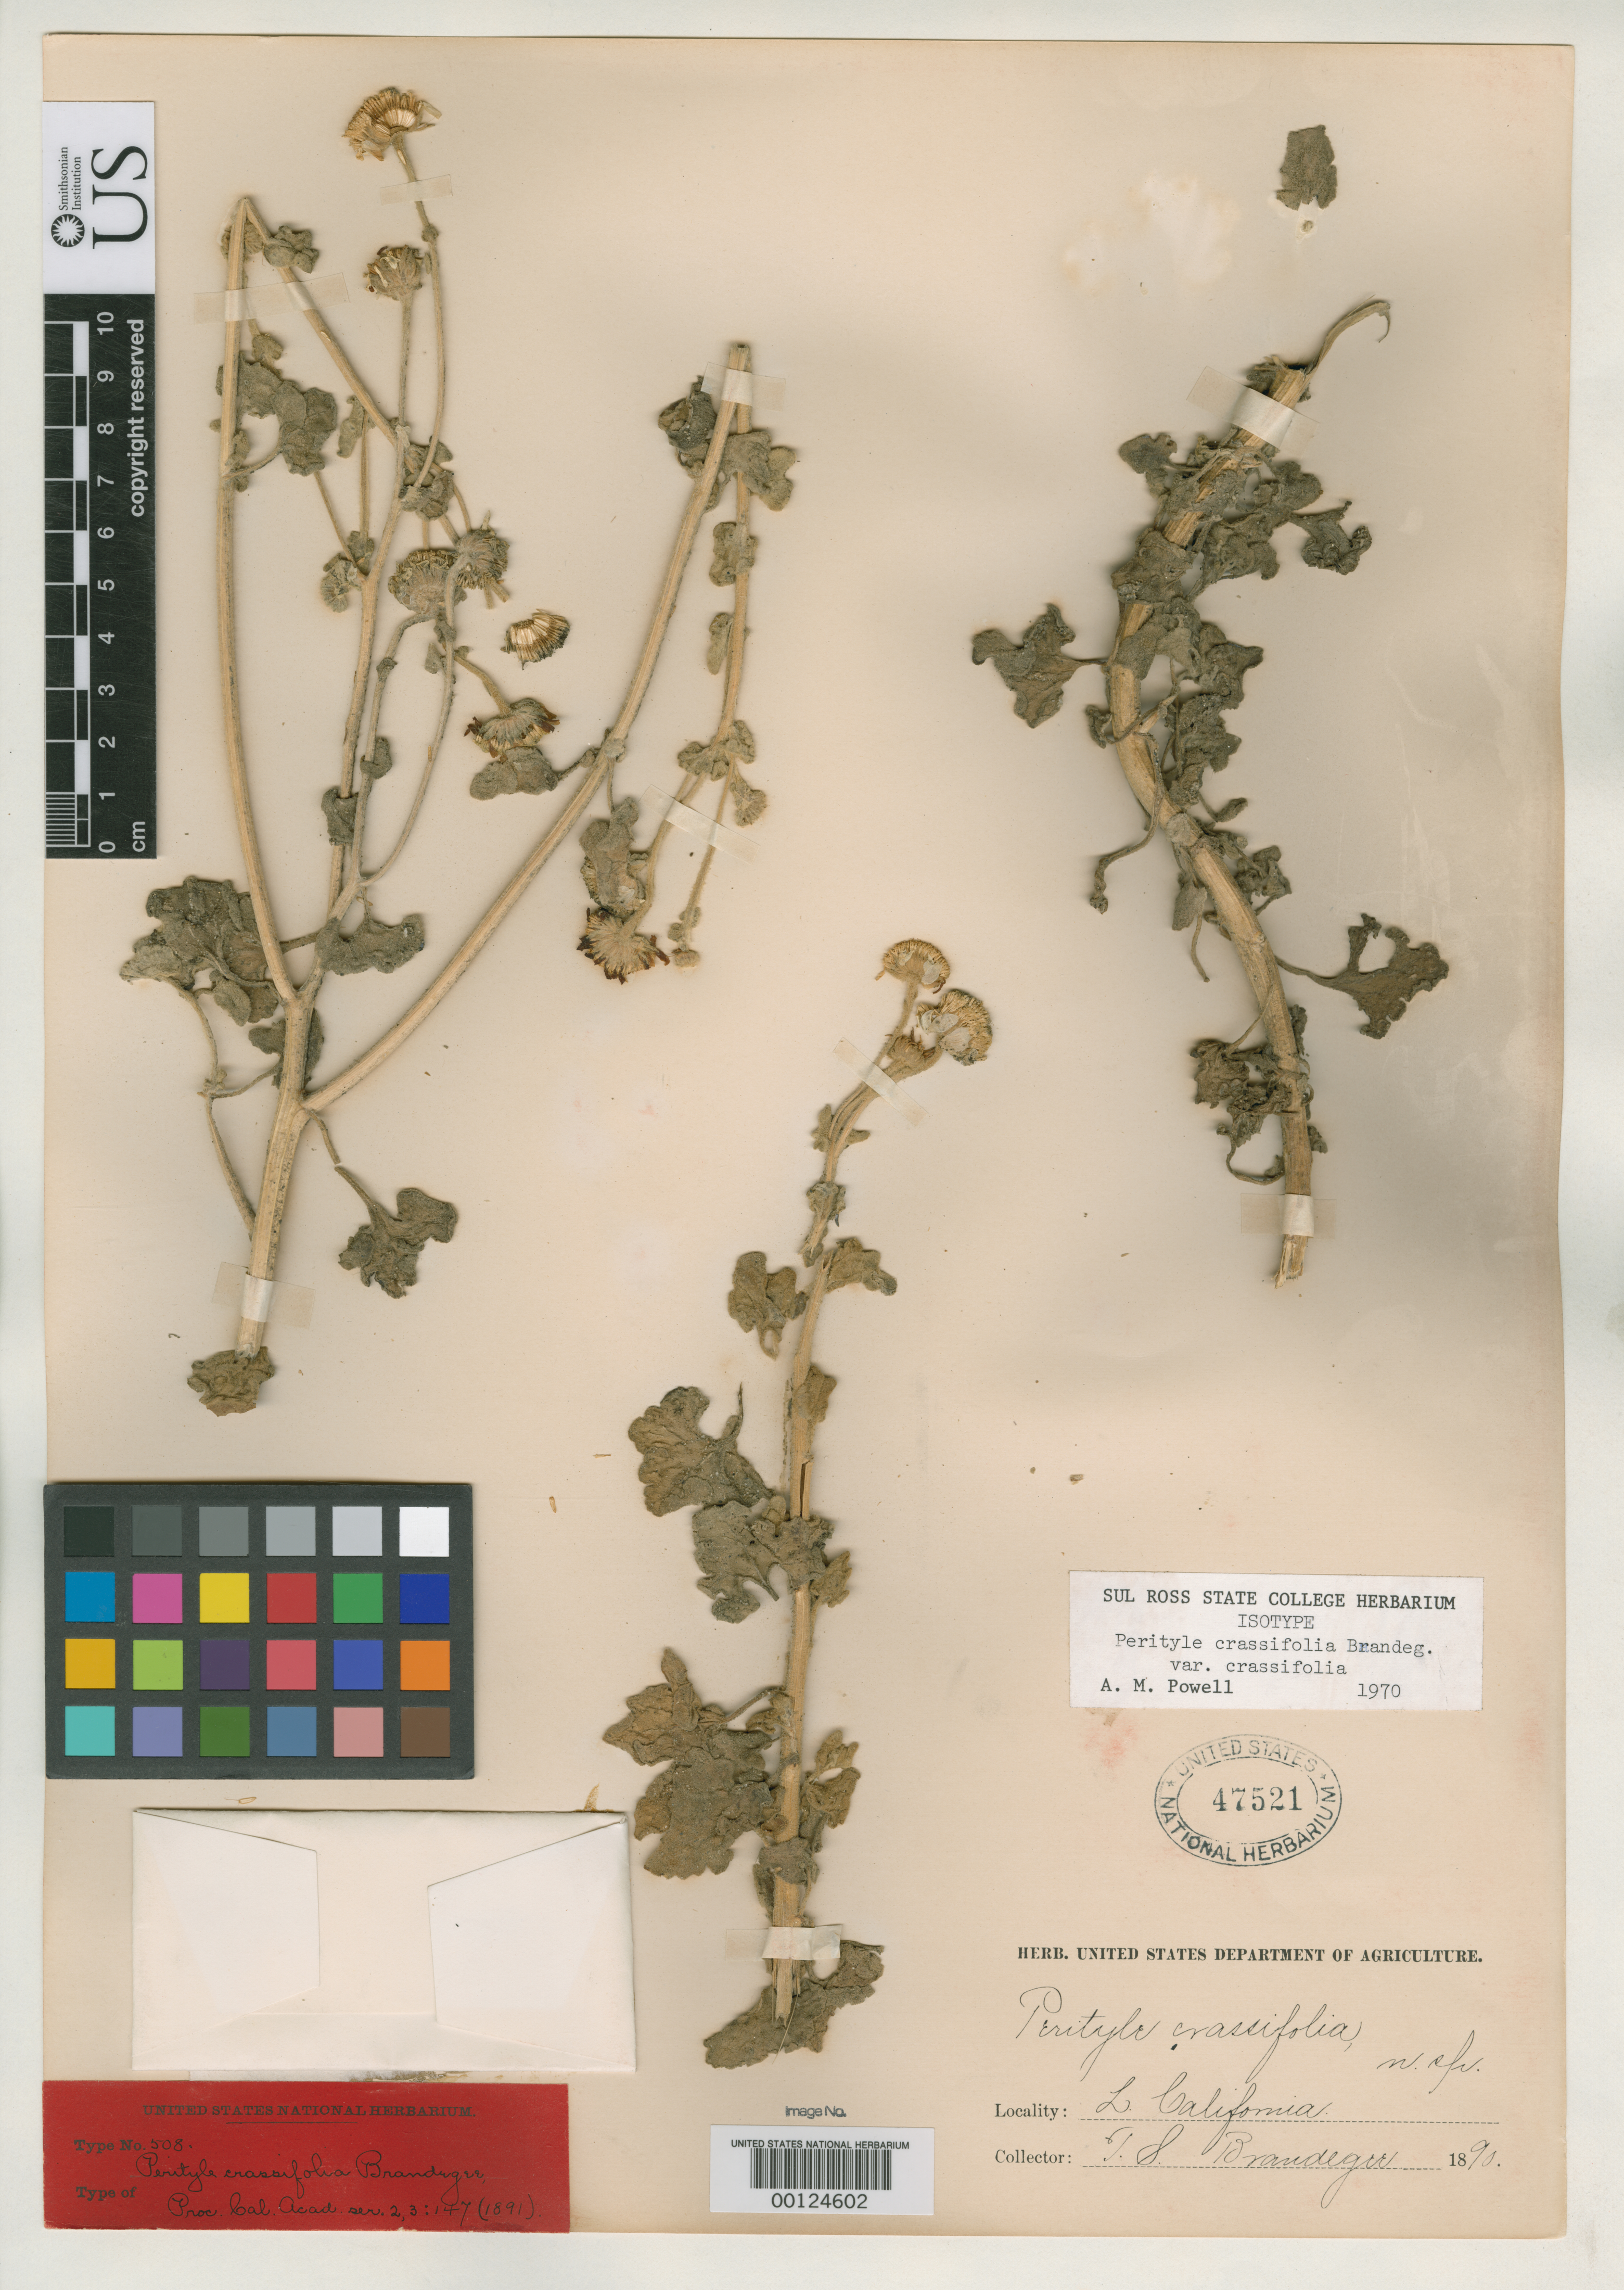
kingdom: Plantae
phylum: Tracheophyta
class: Magnoliopsida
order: Asterales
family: Asteraceae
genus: Perityle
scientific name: Perityle crassifolia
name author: Brandegee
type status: Isotype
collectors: T. S. Brandegee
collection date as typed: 06 Oct 1890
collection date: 1890-10-06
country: Mexico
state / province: Baja California Sur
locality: San José del Cabo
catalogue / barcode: US 47521